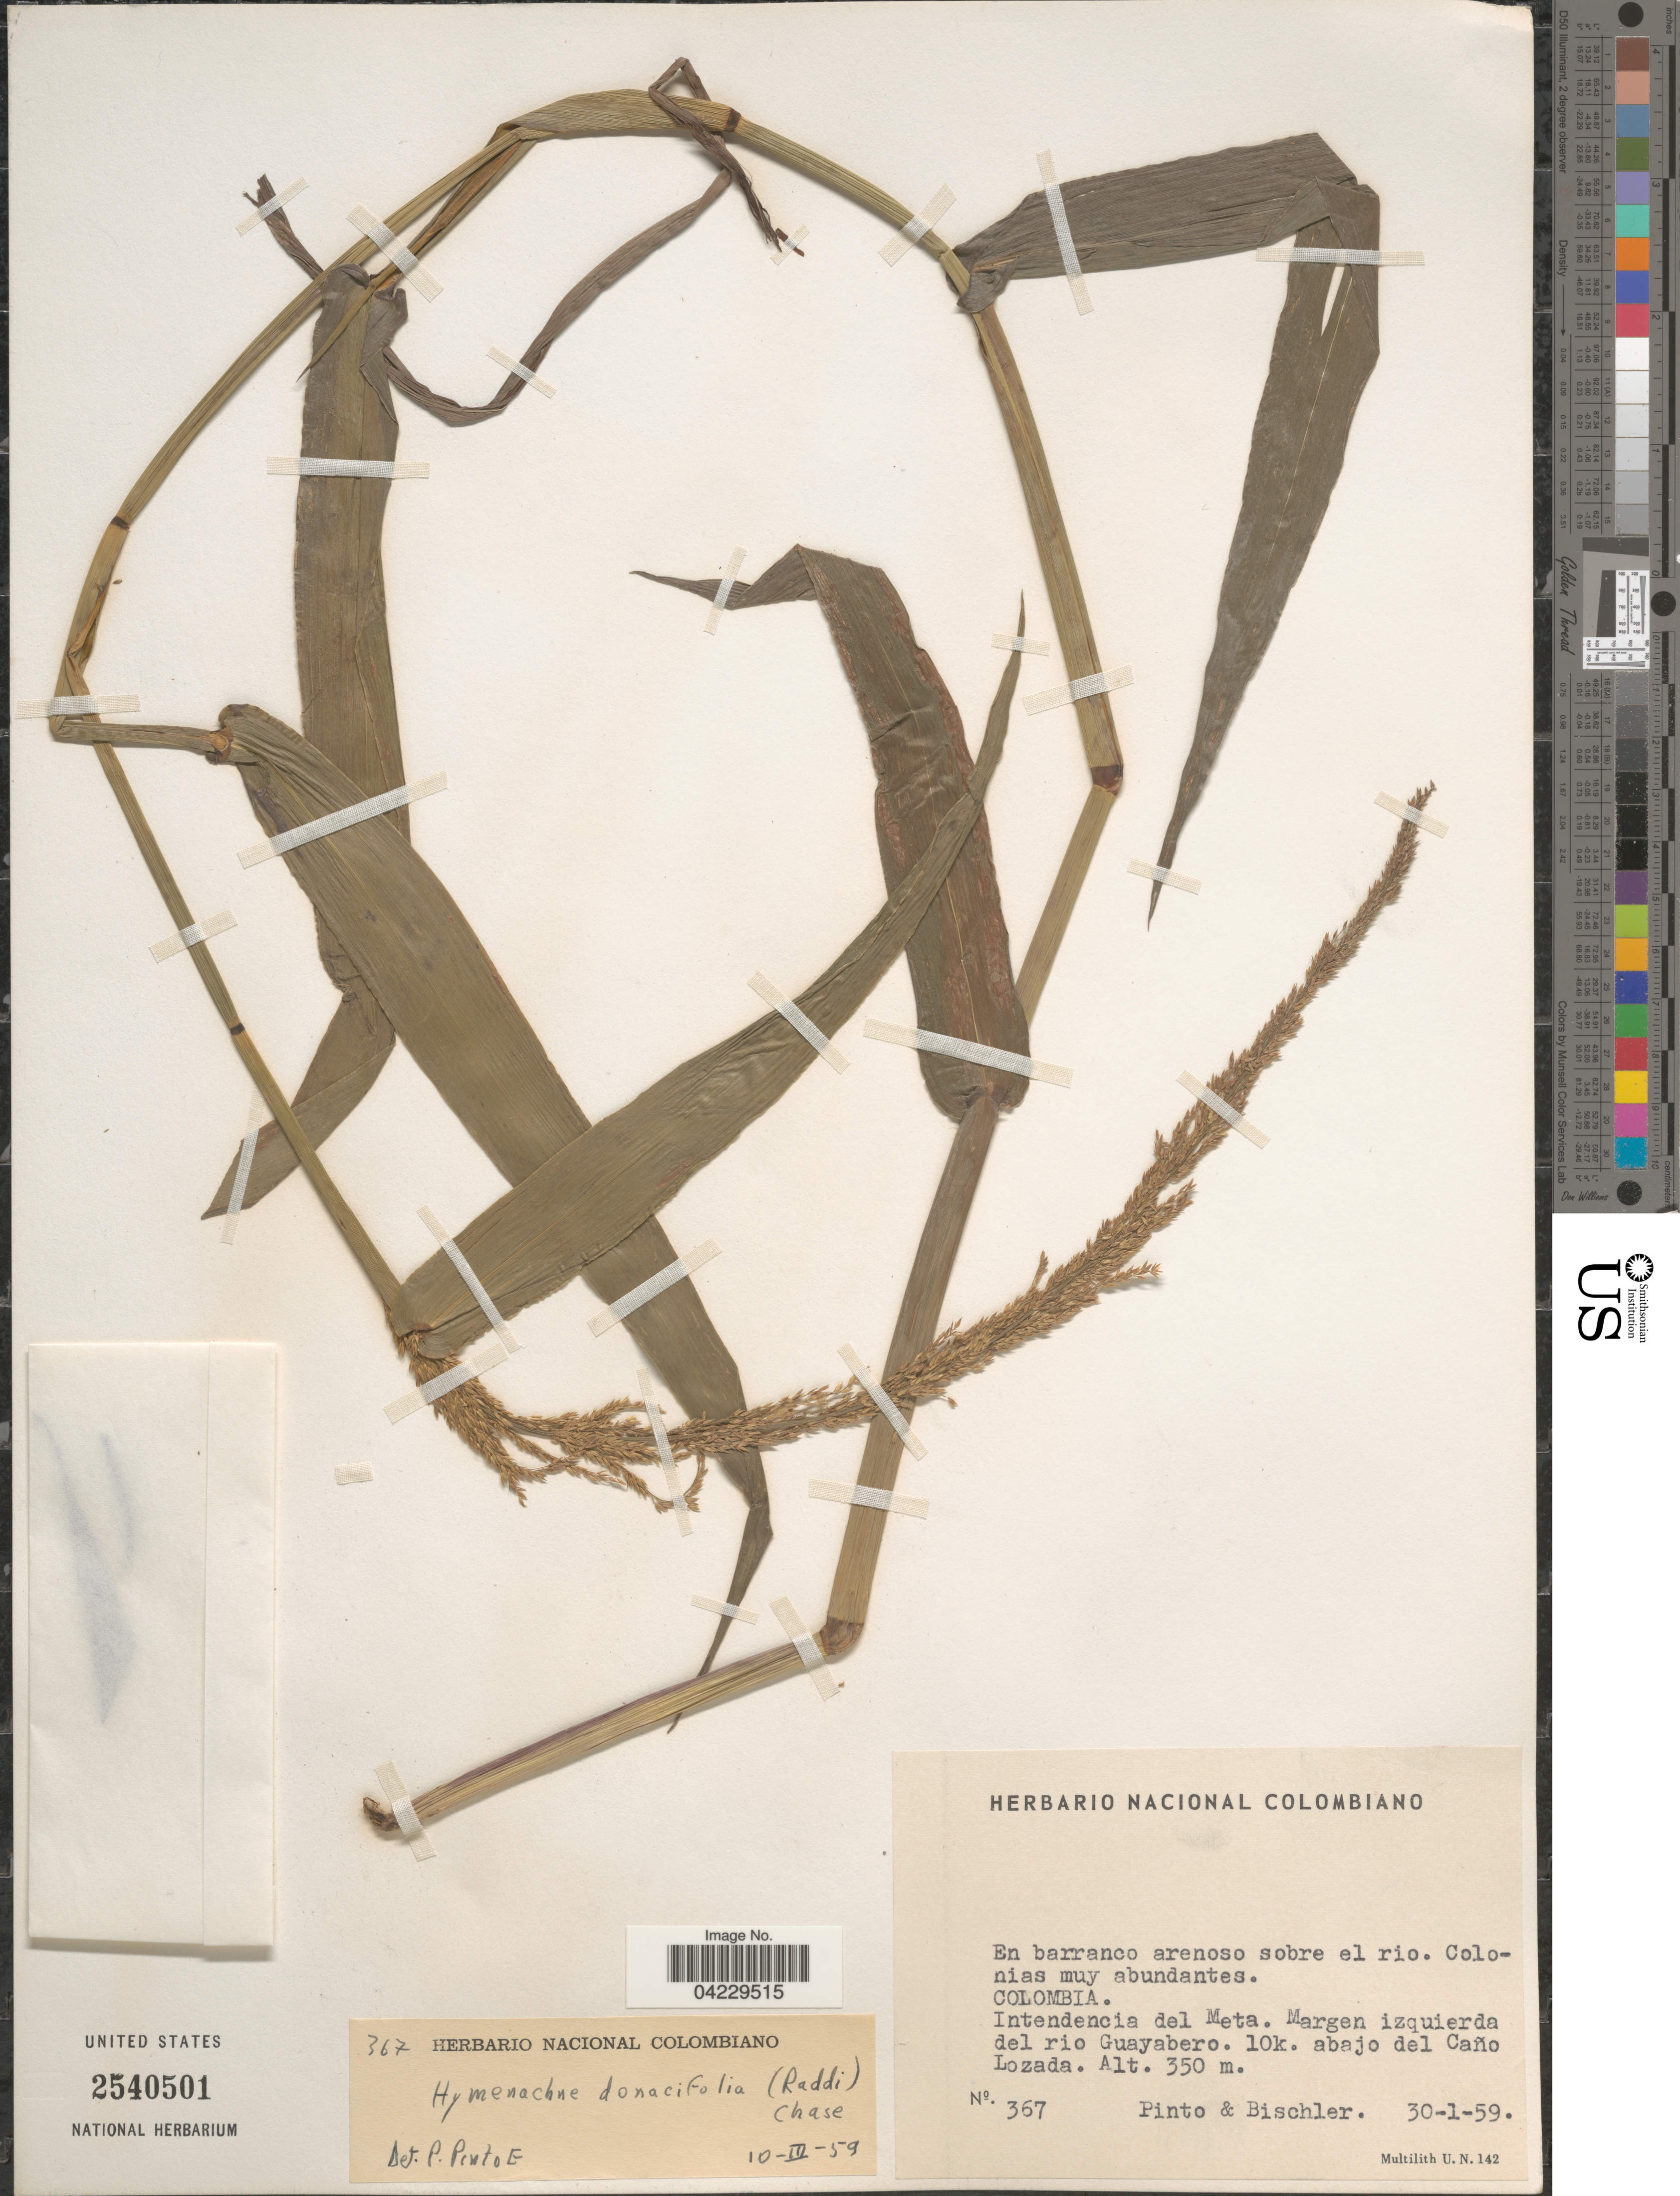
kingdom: Plantae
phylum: Tracheophyta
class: Liliopsida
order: Poales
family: Poaceae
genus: Hymenachne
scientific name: Hymenachne donacifolia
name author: (Raddi) Chase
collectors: Pinto, -- & -. Bischler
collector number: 367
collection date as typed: Transcribed d/m/y: 30/1/59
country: Colombia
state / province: Meta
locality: Intendencia del Meta. Margen izquierda del rio Guayabero. 10k. abajo del Caño Lozada.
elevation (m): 350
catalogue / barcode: US 2540501